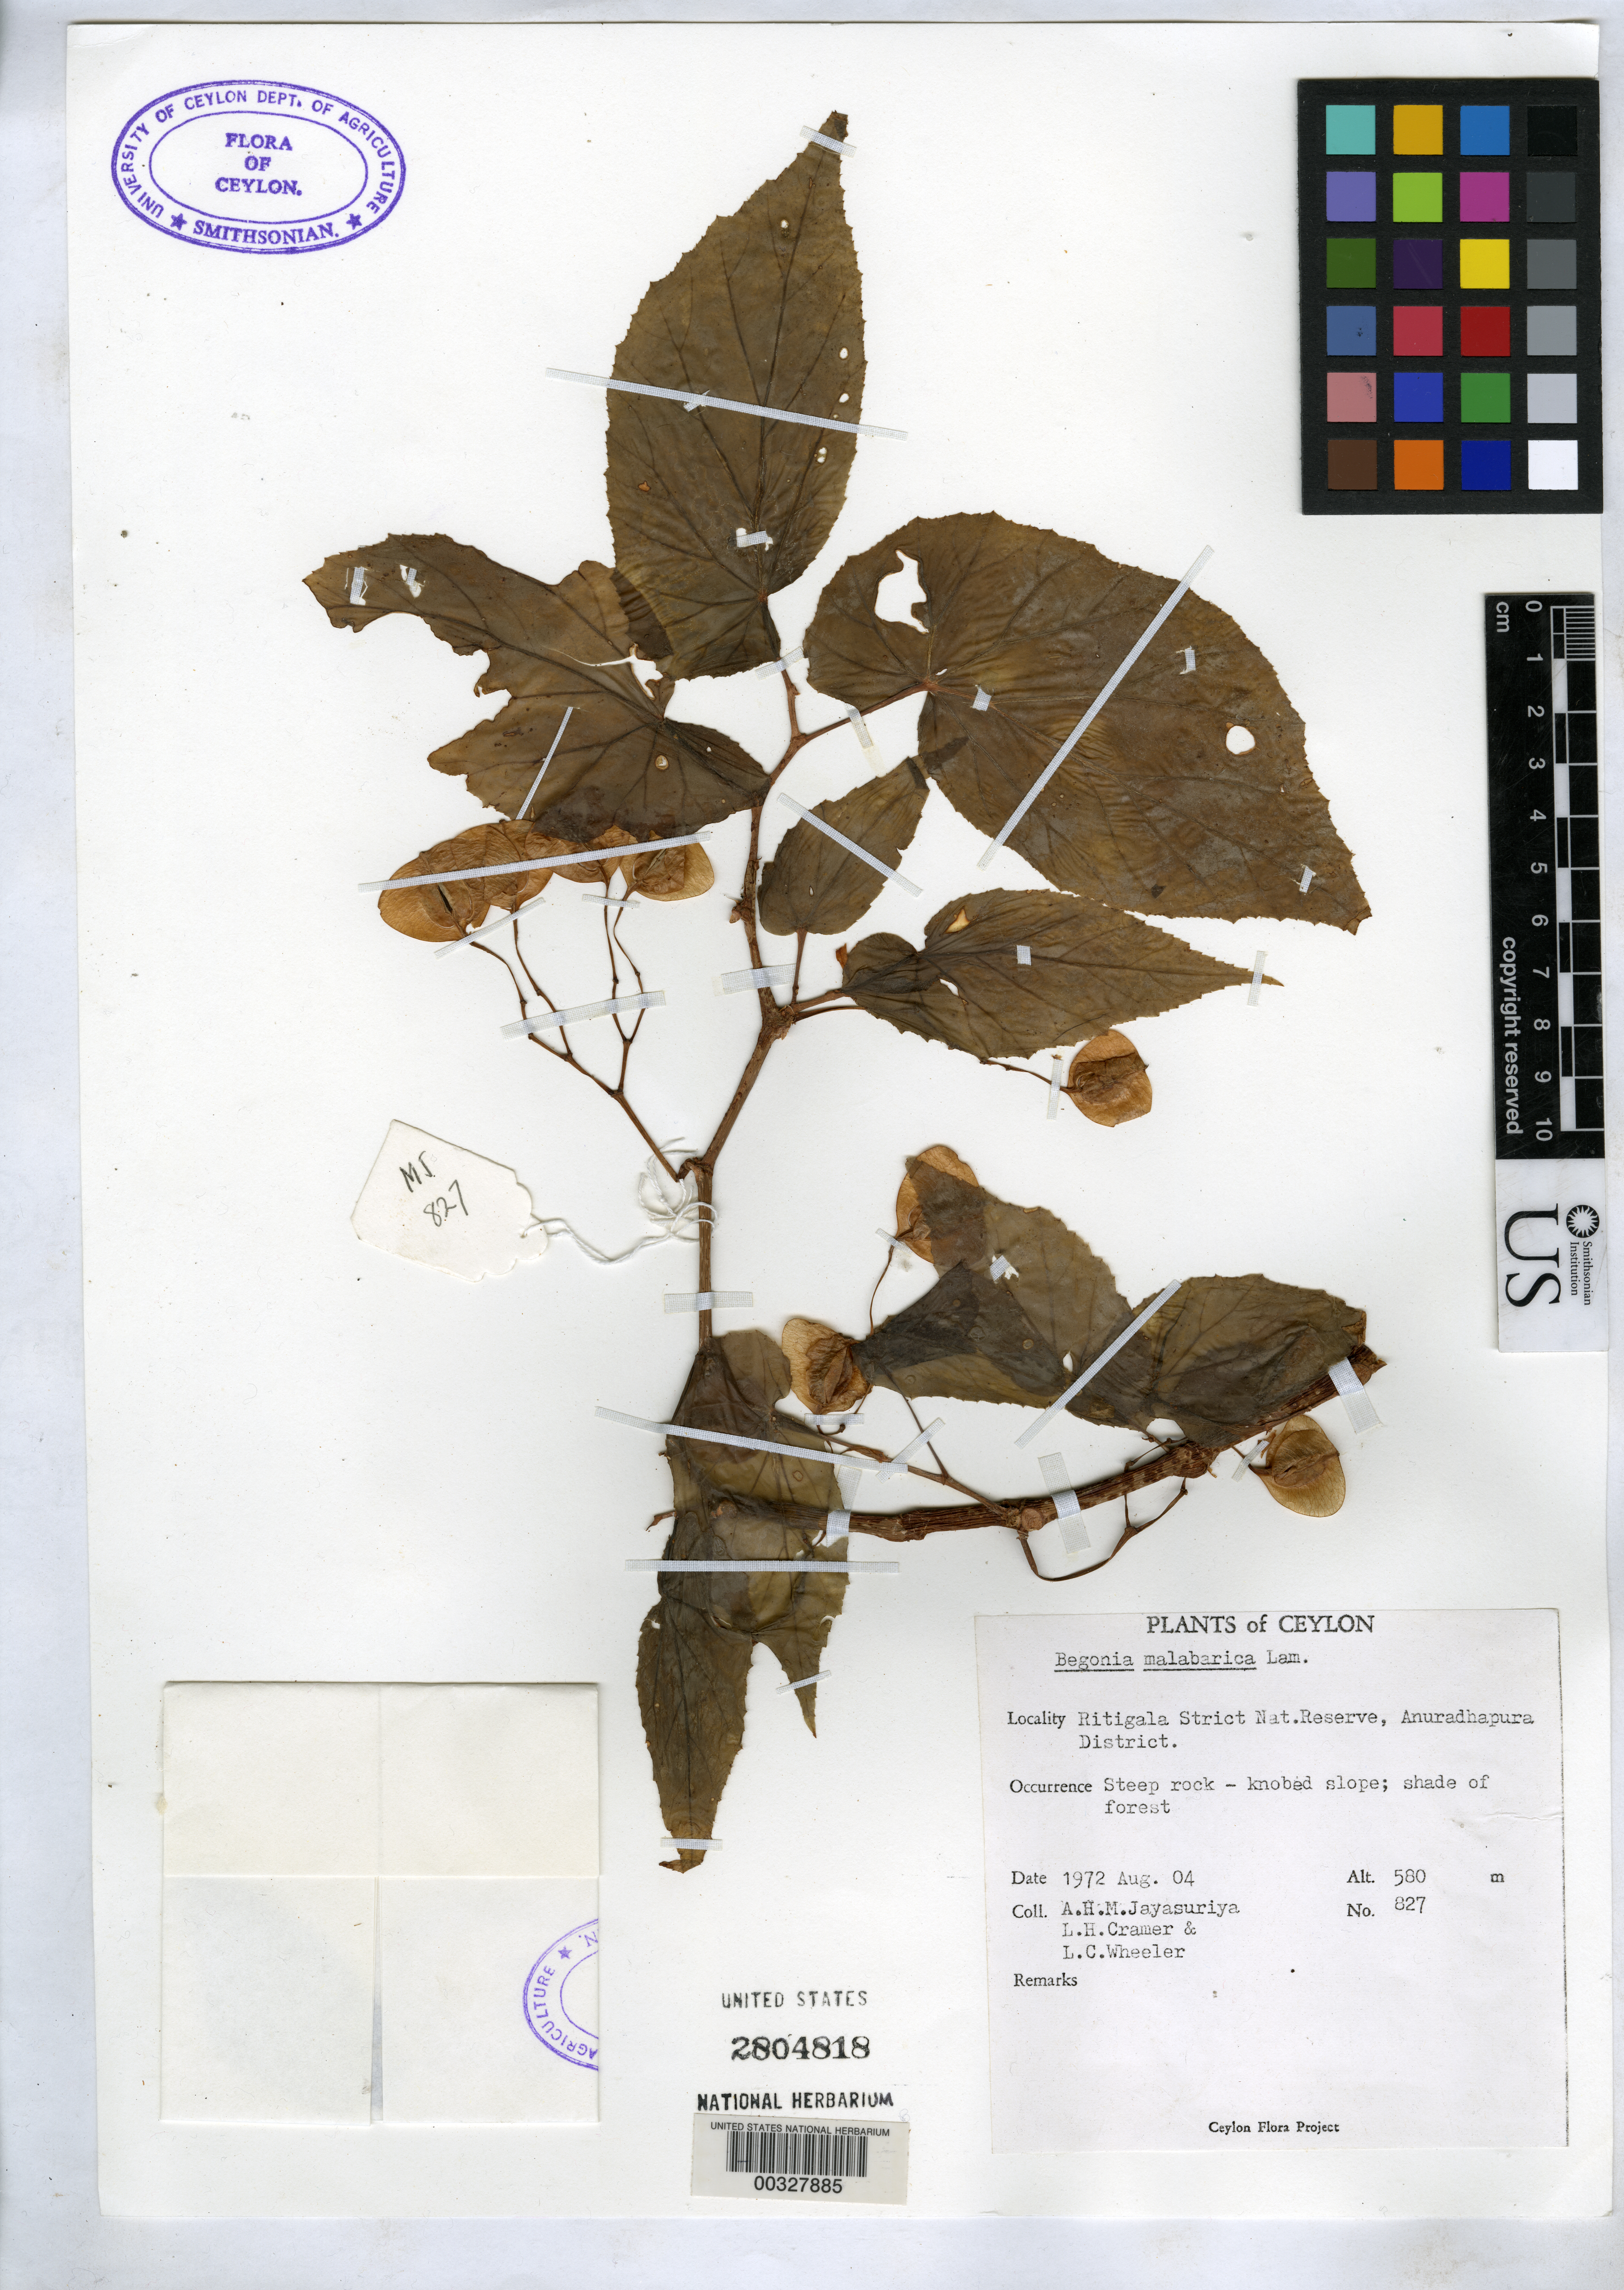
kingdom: Plantae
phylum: Tracheophyta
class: Magnoliopsida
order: Cucurbitales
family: Begoniaceae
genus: Begonia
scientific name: Begonia malabarica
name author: Lam.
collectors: A. H. Jayasuriya, L. H. Cramer & L. C. Wheeler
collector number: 827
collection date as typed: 04 Aug 1972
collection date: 1972-08-04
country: Sri Lanka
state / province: North Central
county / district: Anuradhapura Dist.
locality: Ritigala strict nat. reserve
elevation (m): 580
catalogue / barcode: US 2804818